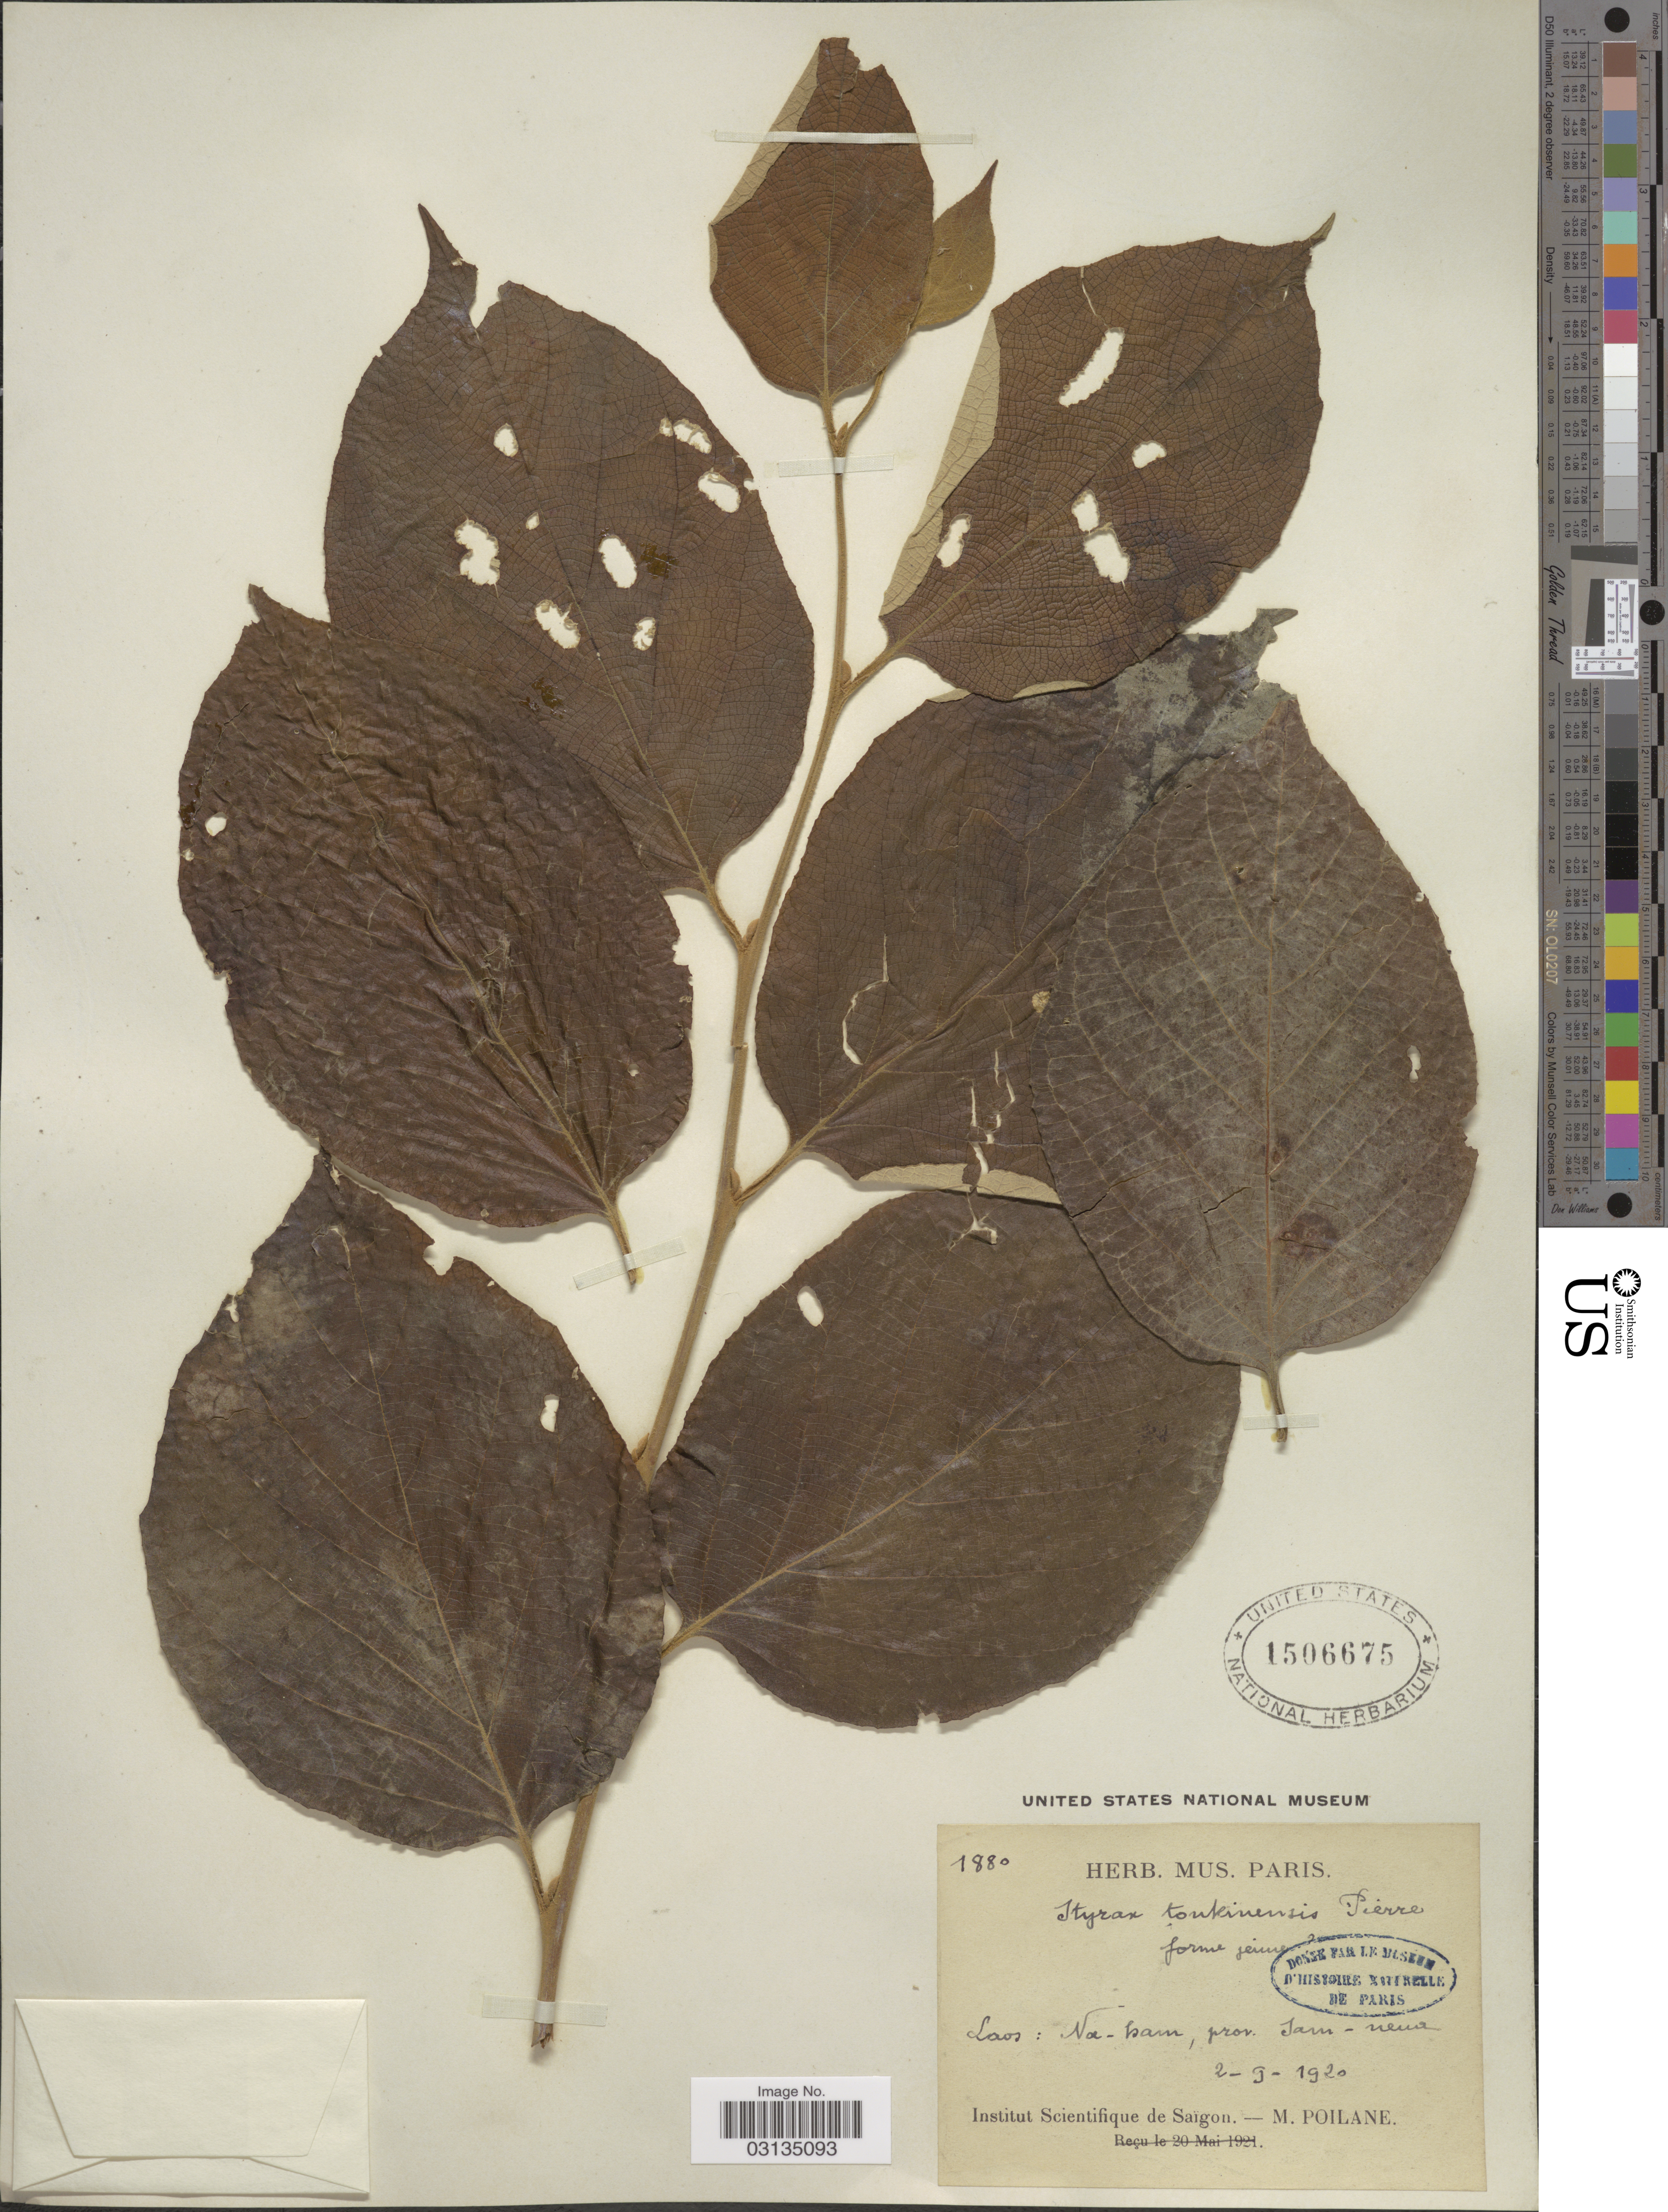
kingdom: Plantae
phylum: Tracheophyta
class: Magnoliopsida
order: Ericales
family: Styracaceae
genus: Styrax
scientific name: Styrax tonkinensis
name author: Craib ex Hartwich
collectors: M. Poilane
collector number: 1880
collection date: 1920-09-02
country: Laos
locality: Laos: Na-bam, prov. Sarn-neux [interpreted].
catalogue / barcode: US 1506675